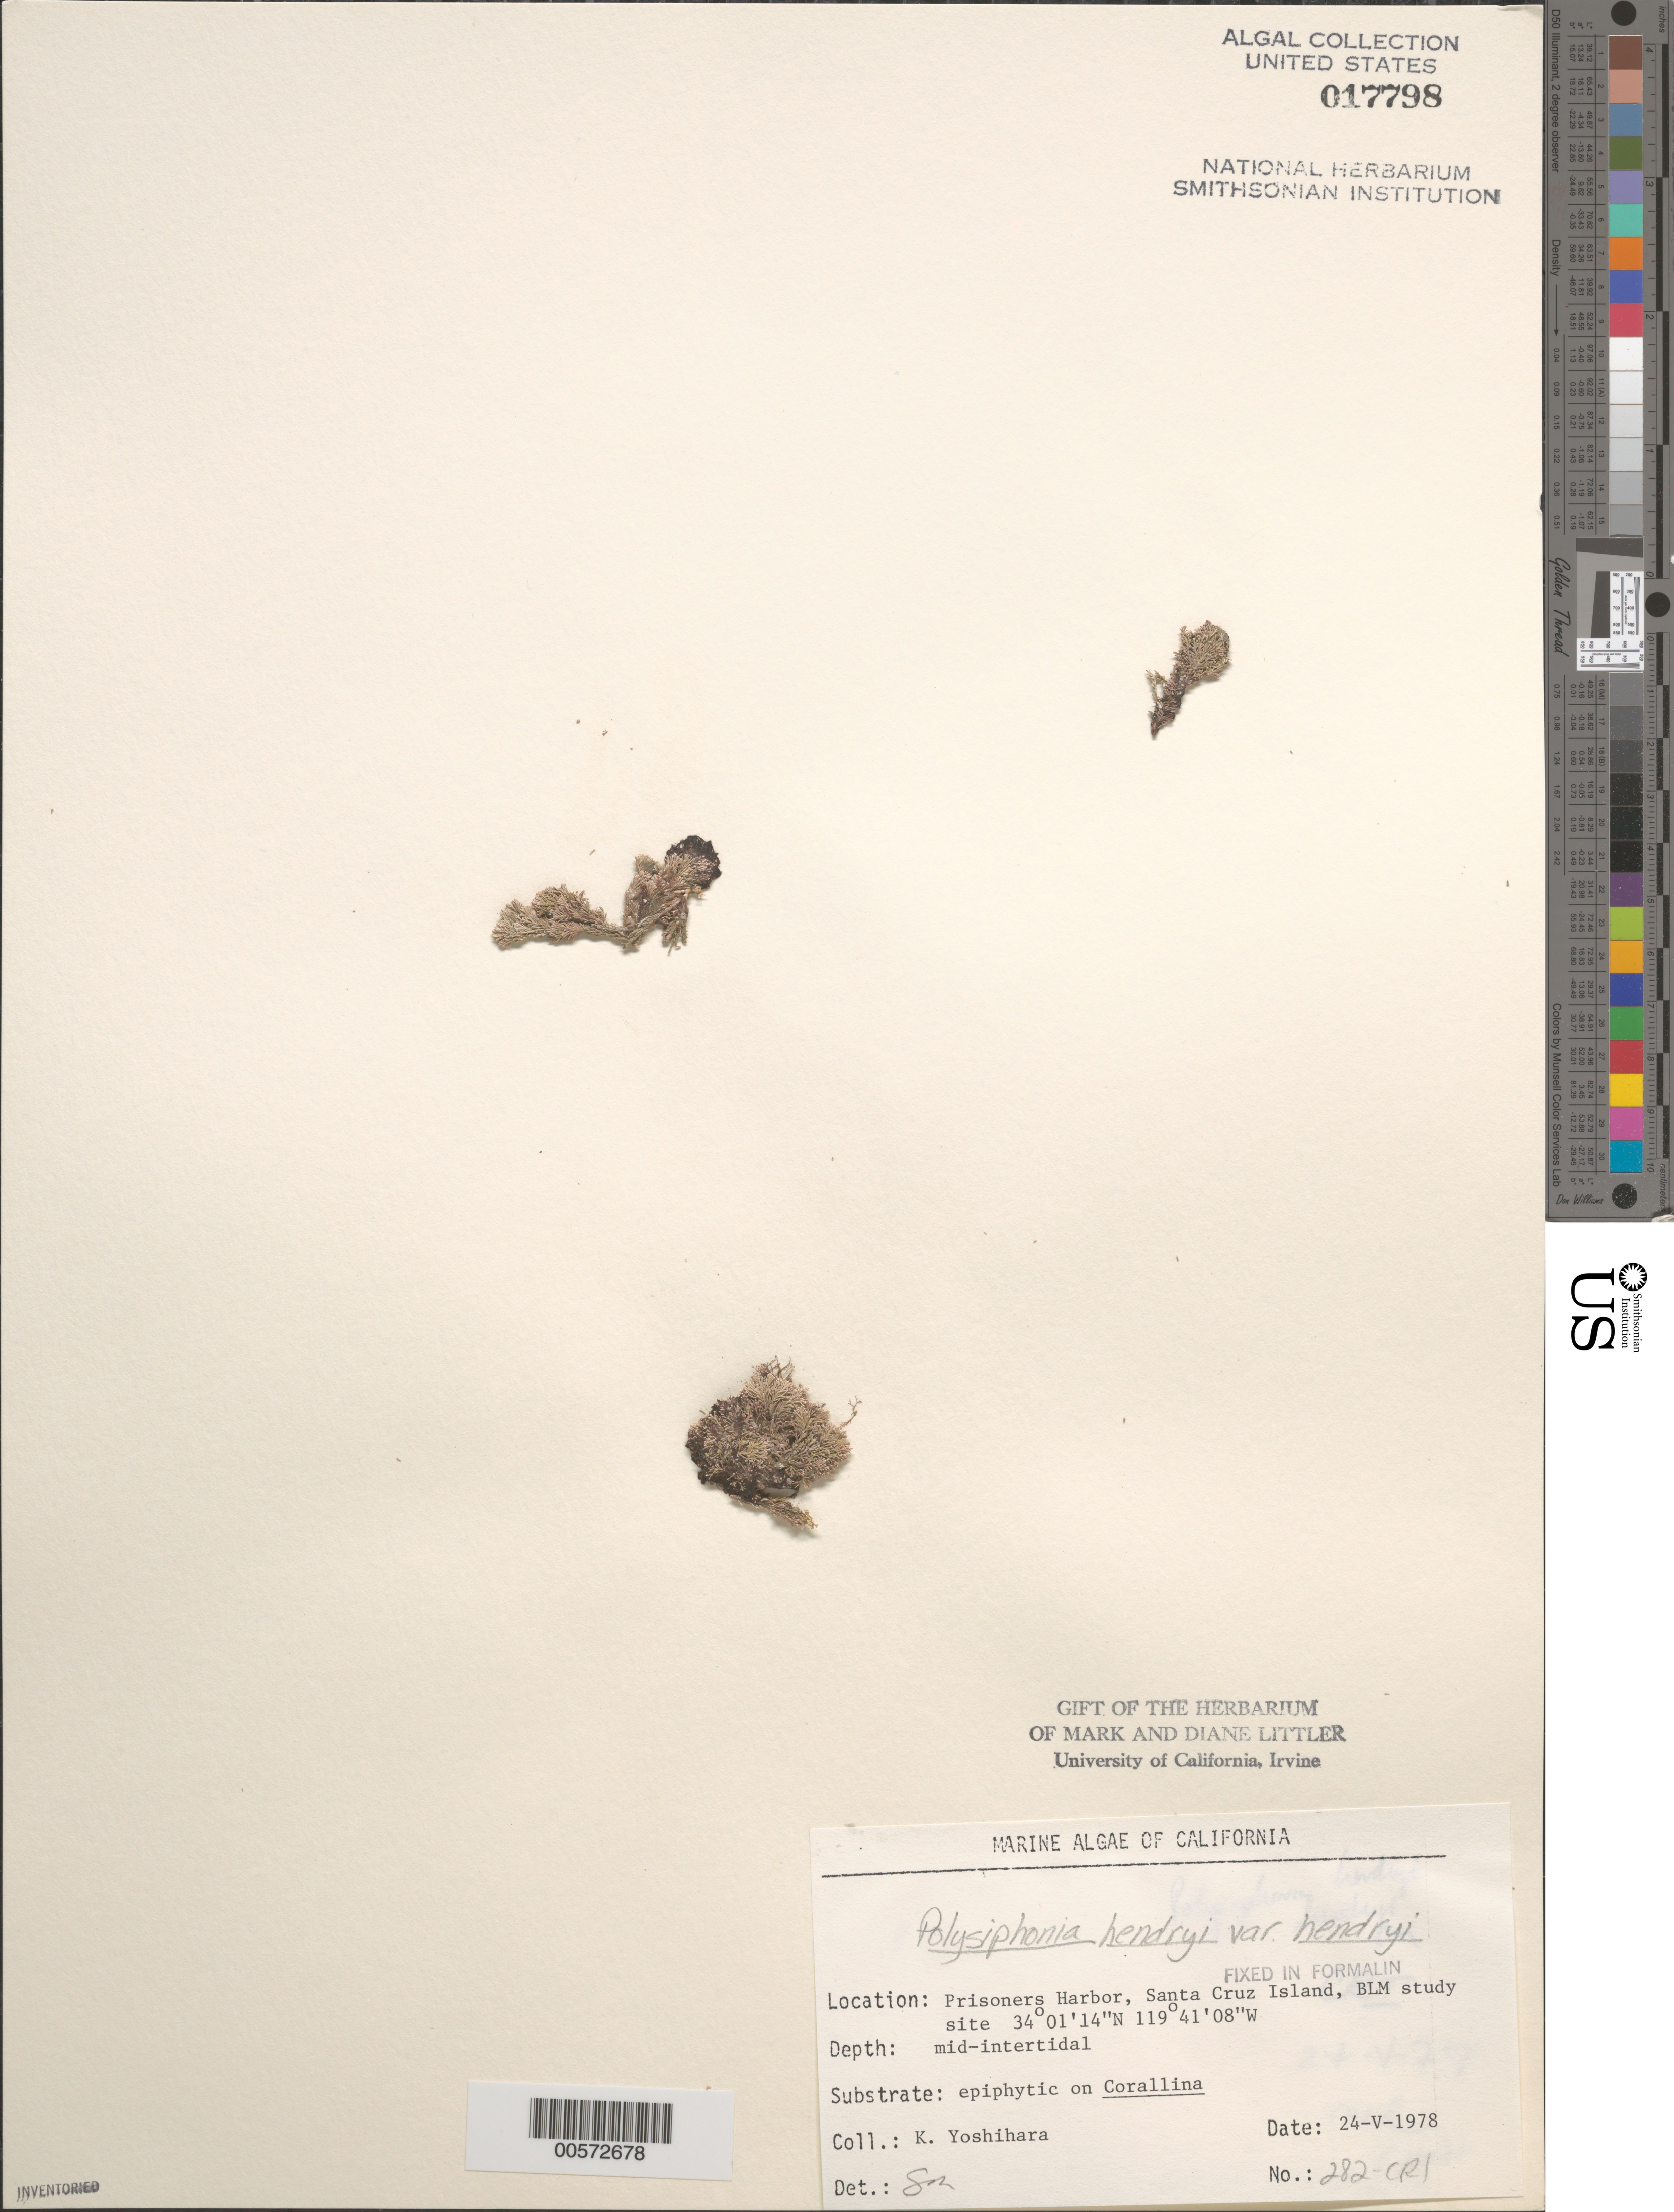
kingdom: Plantae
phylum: Rhodophyta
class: Florideophyceae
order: Ceramiales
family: Rhodomelaceae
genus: Vertebrata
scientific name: Vertebrata hendryi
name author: (N.L. Gardner) Savoie & G.W. Saunders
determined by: Algae name updating Project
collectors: K. Yoshihara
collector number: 282-cri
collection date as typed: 24 May 1978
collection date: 1978-05-24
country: United States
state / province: California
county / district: Santa Barbara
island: Santa Cruz Island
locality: Prisoners Harbor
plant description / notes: BLM-SOCALBIGHT Rocky Intertidal Survey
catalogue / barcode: US 17798